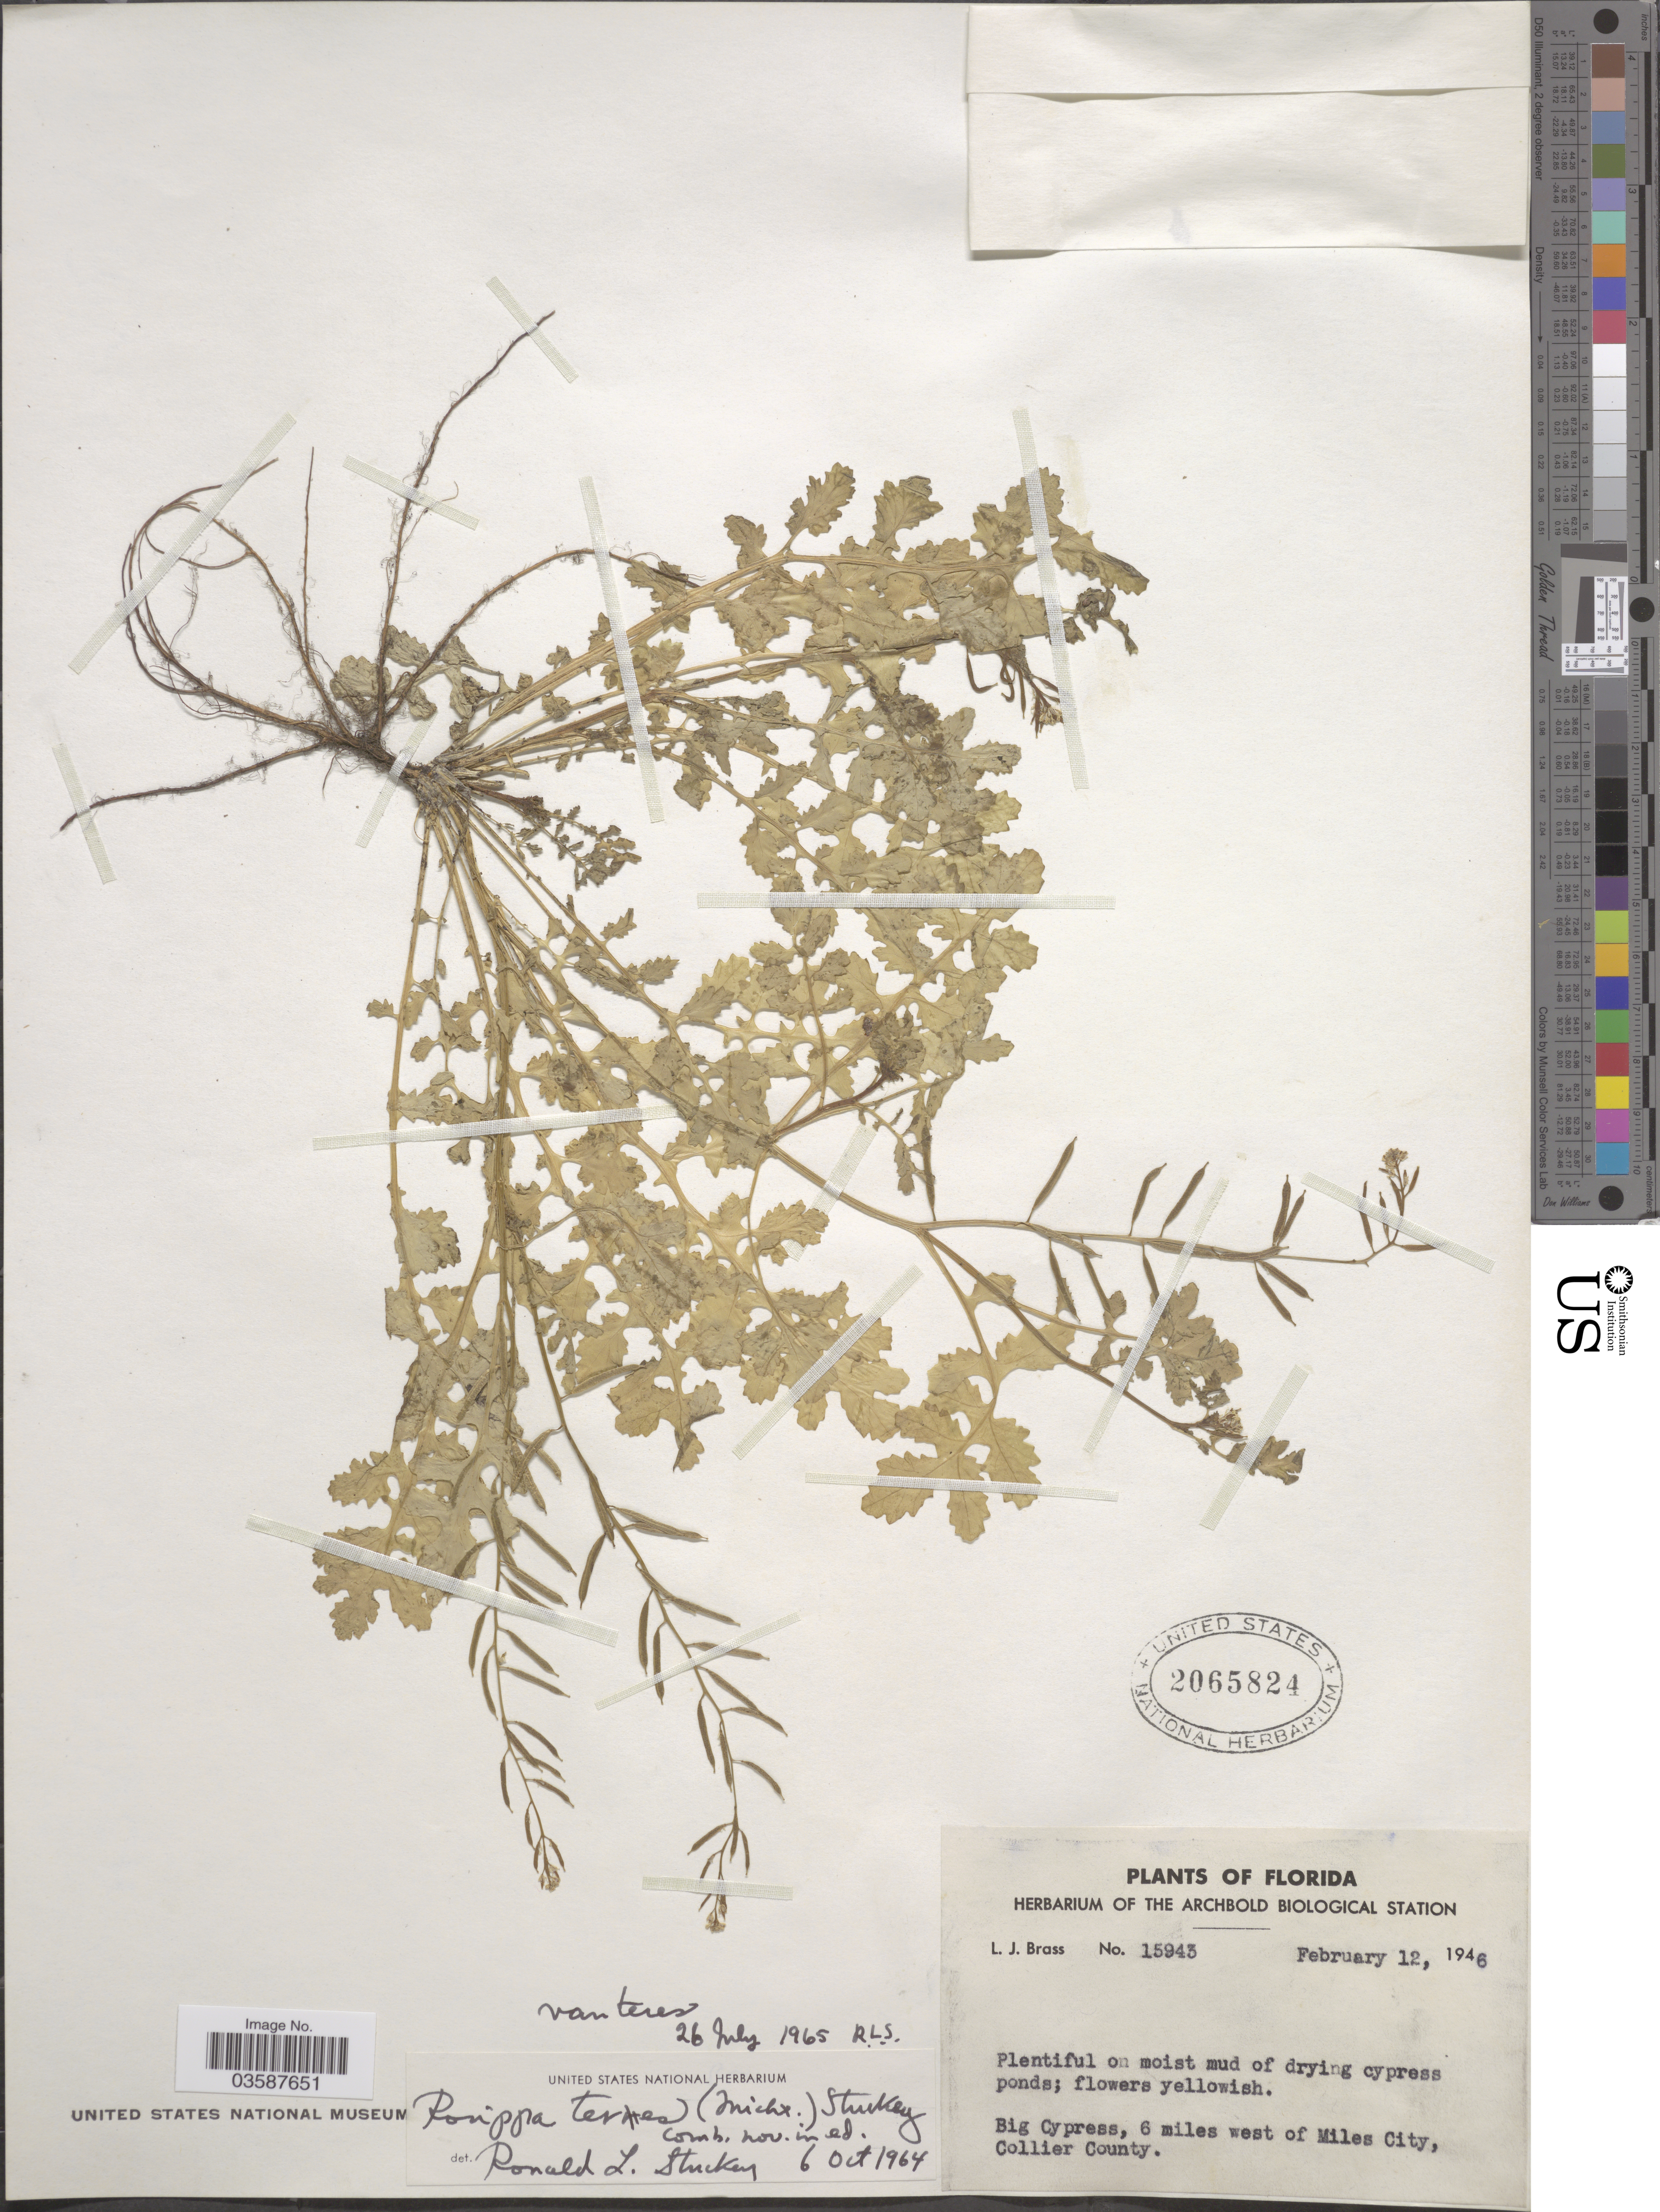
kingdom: Plantae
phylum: Tracheophyta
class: Magnoliopsida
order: Brassicales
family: Brassicaceae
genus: Rorippa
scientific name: Rorippa teres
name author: (Michx.) Stuckey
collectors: L. J. Brass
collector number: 15943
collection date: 1946-02-12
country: United States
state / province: Florida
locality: Big Cypress, 6 miles west of Miles City, Collier County.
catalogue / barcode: US 2065824